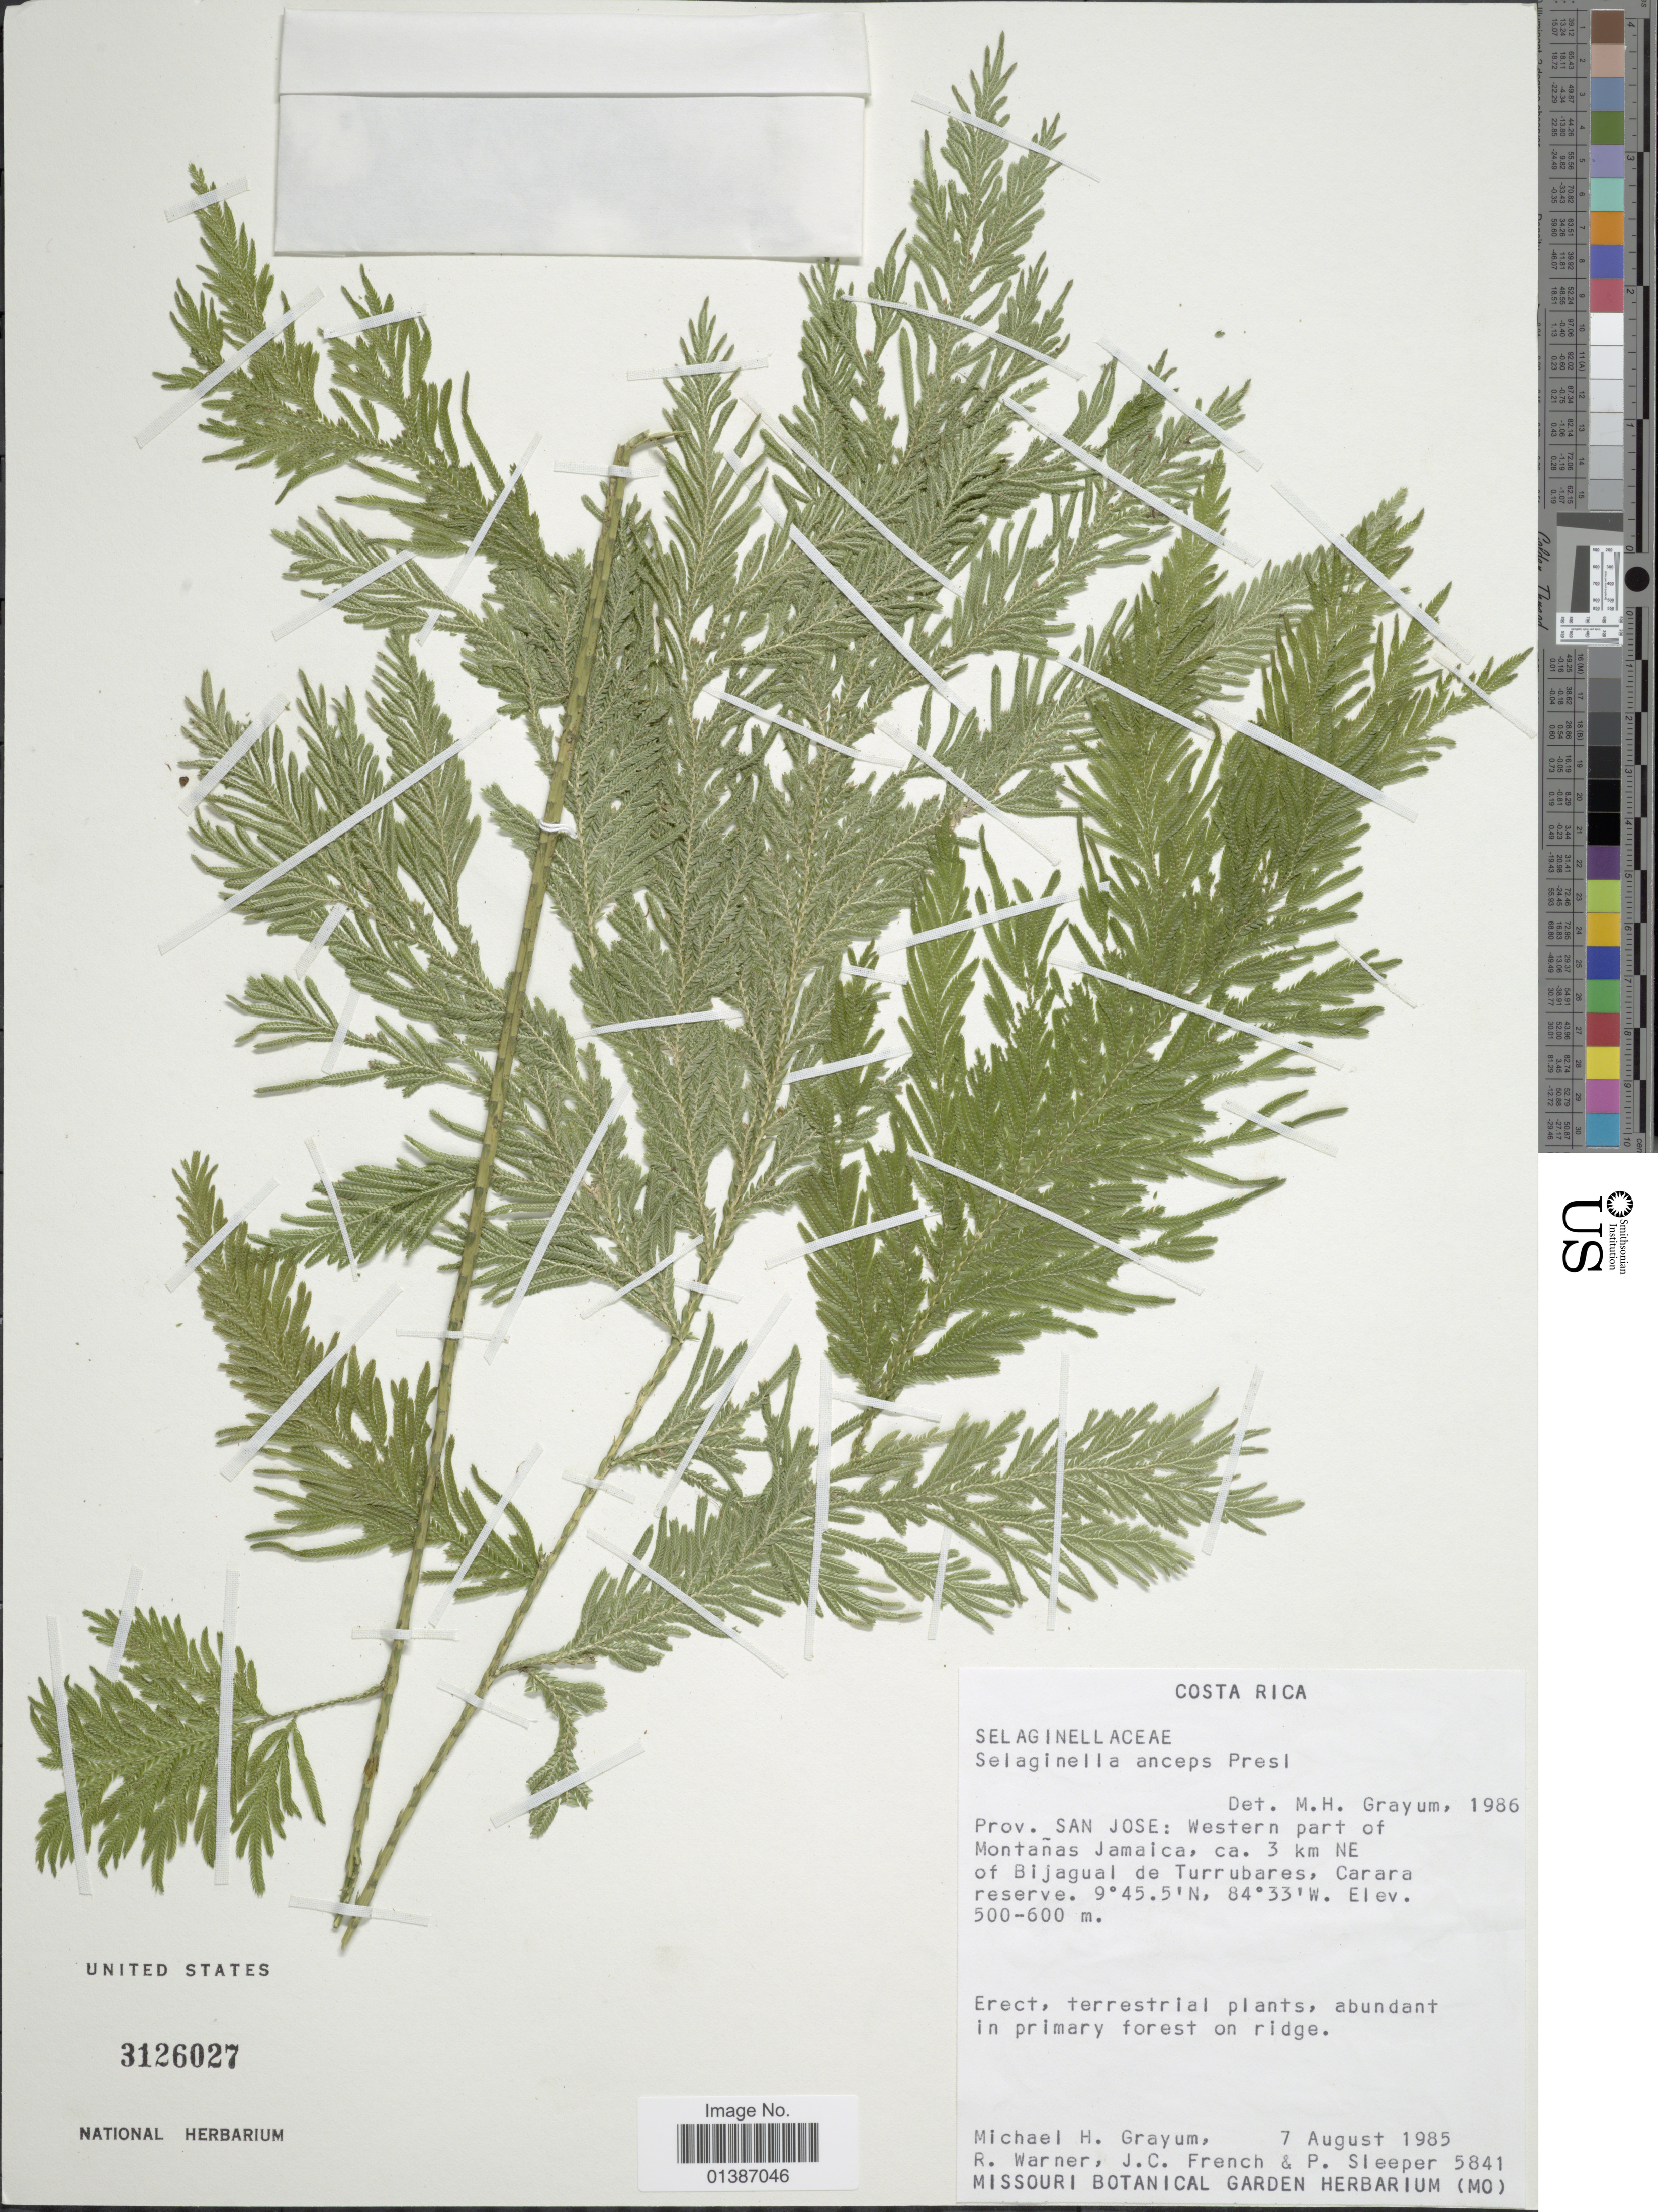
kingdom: Plantae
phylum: Tracheophyta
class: Lycopodiopsida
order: Selaginellales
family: Selaginellaceae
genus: Selaginella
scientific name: Selaginella anceps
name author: (C. Presl)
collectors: M. H. Grayum, R. Warner, J. French & P. Sleeper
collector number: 5841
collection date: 1985-08-07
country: Costa Rica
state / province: San José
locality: Prov. San Jose: Western part of Montañas Jamaica, ca. 3 km NE of Bijagual de Turrubares, Carara reserve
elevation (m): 500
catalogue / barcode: US 3126027